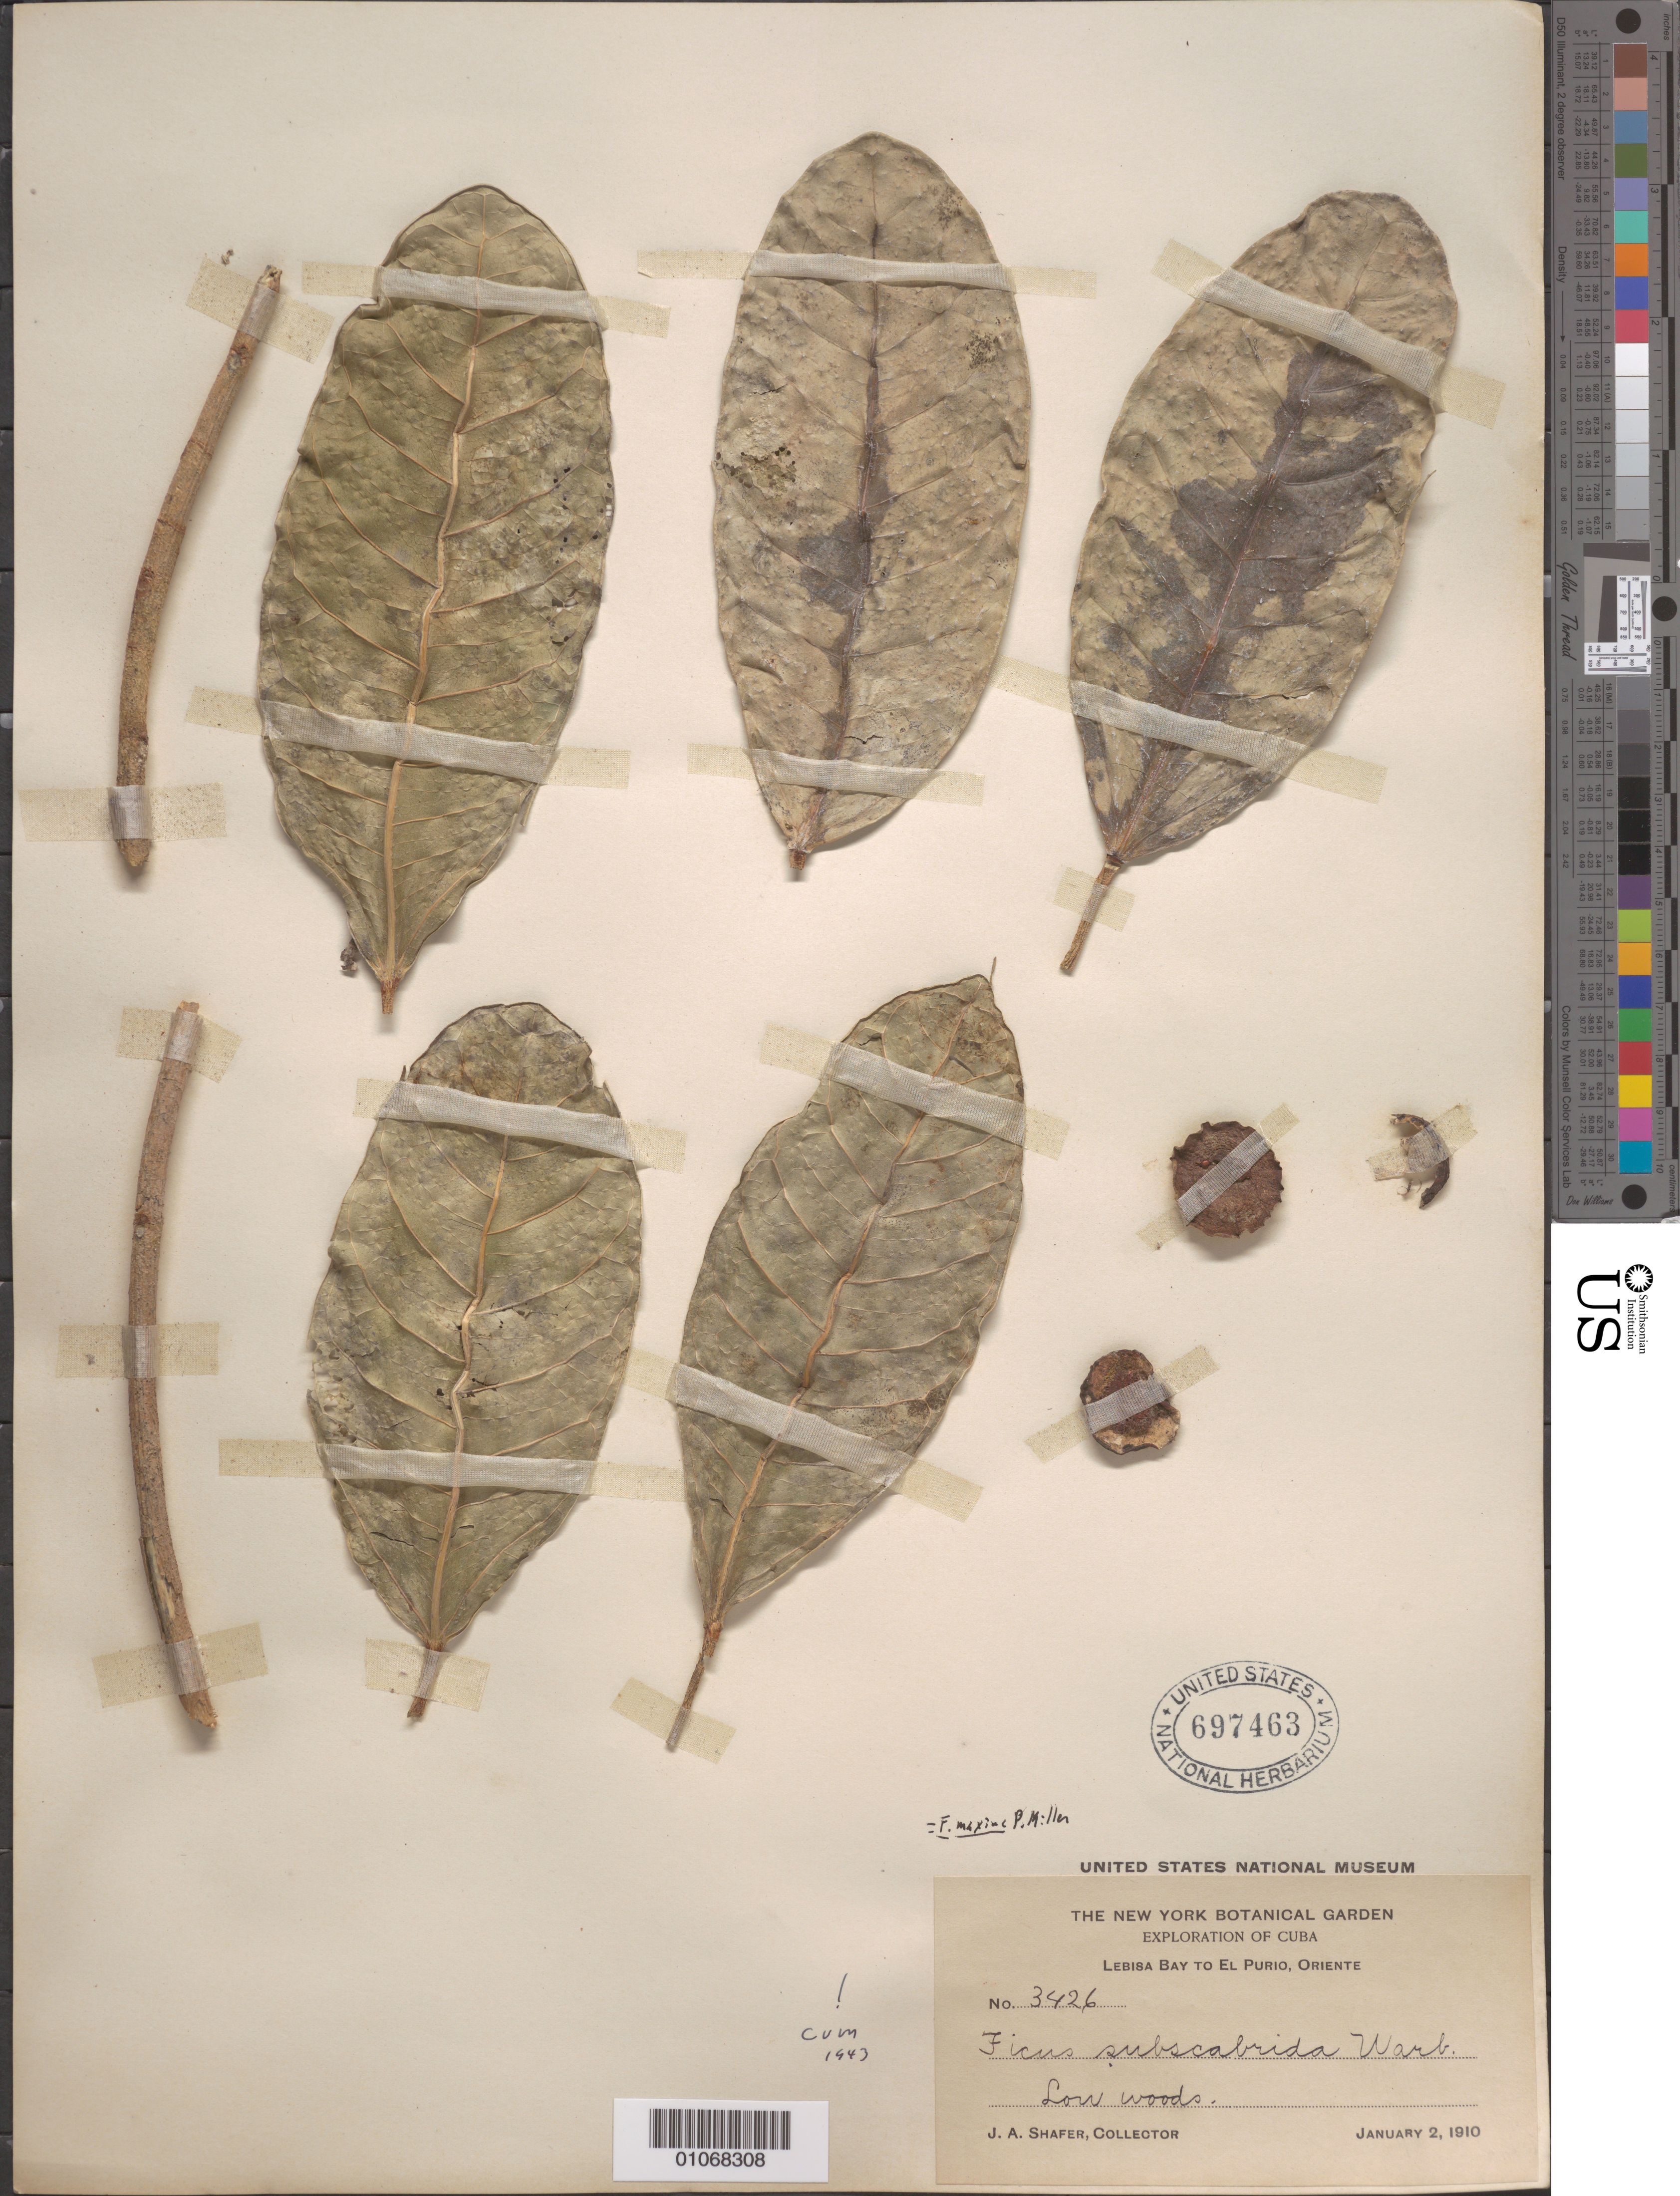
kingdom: Plantae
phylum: Tracheophyta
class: Magnoliopsida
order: Rosales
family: Moraceae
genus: Ficus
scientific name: Ficus maxima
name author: Mill.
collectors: J. A. Shafer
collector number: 3426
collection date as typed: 02 Jan 1910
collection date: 1910-01-02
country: Cuba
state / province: Oriente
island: Cuba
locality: Lebiba bay to El Purio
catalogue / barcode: US 697463